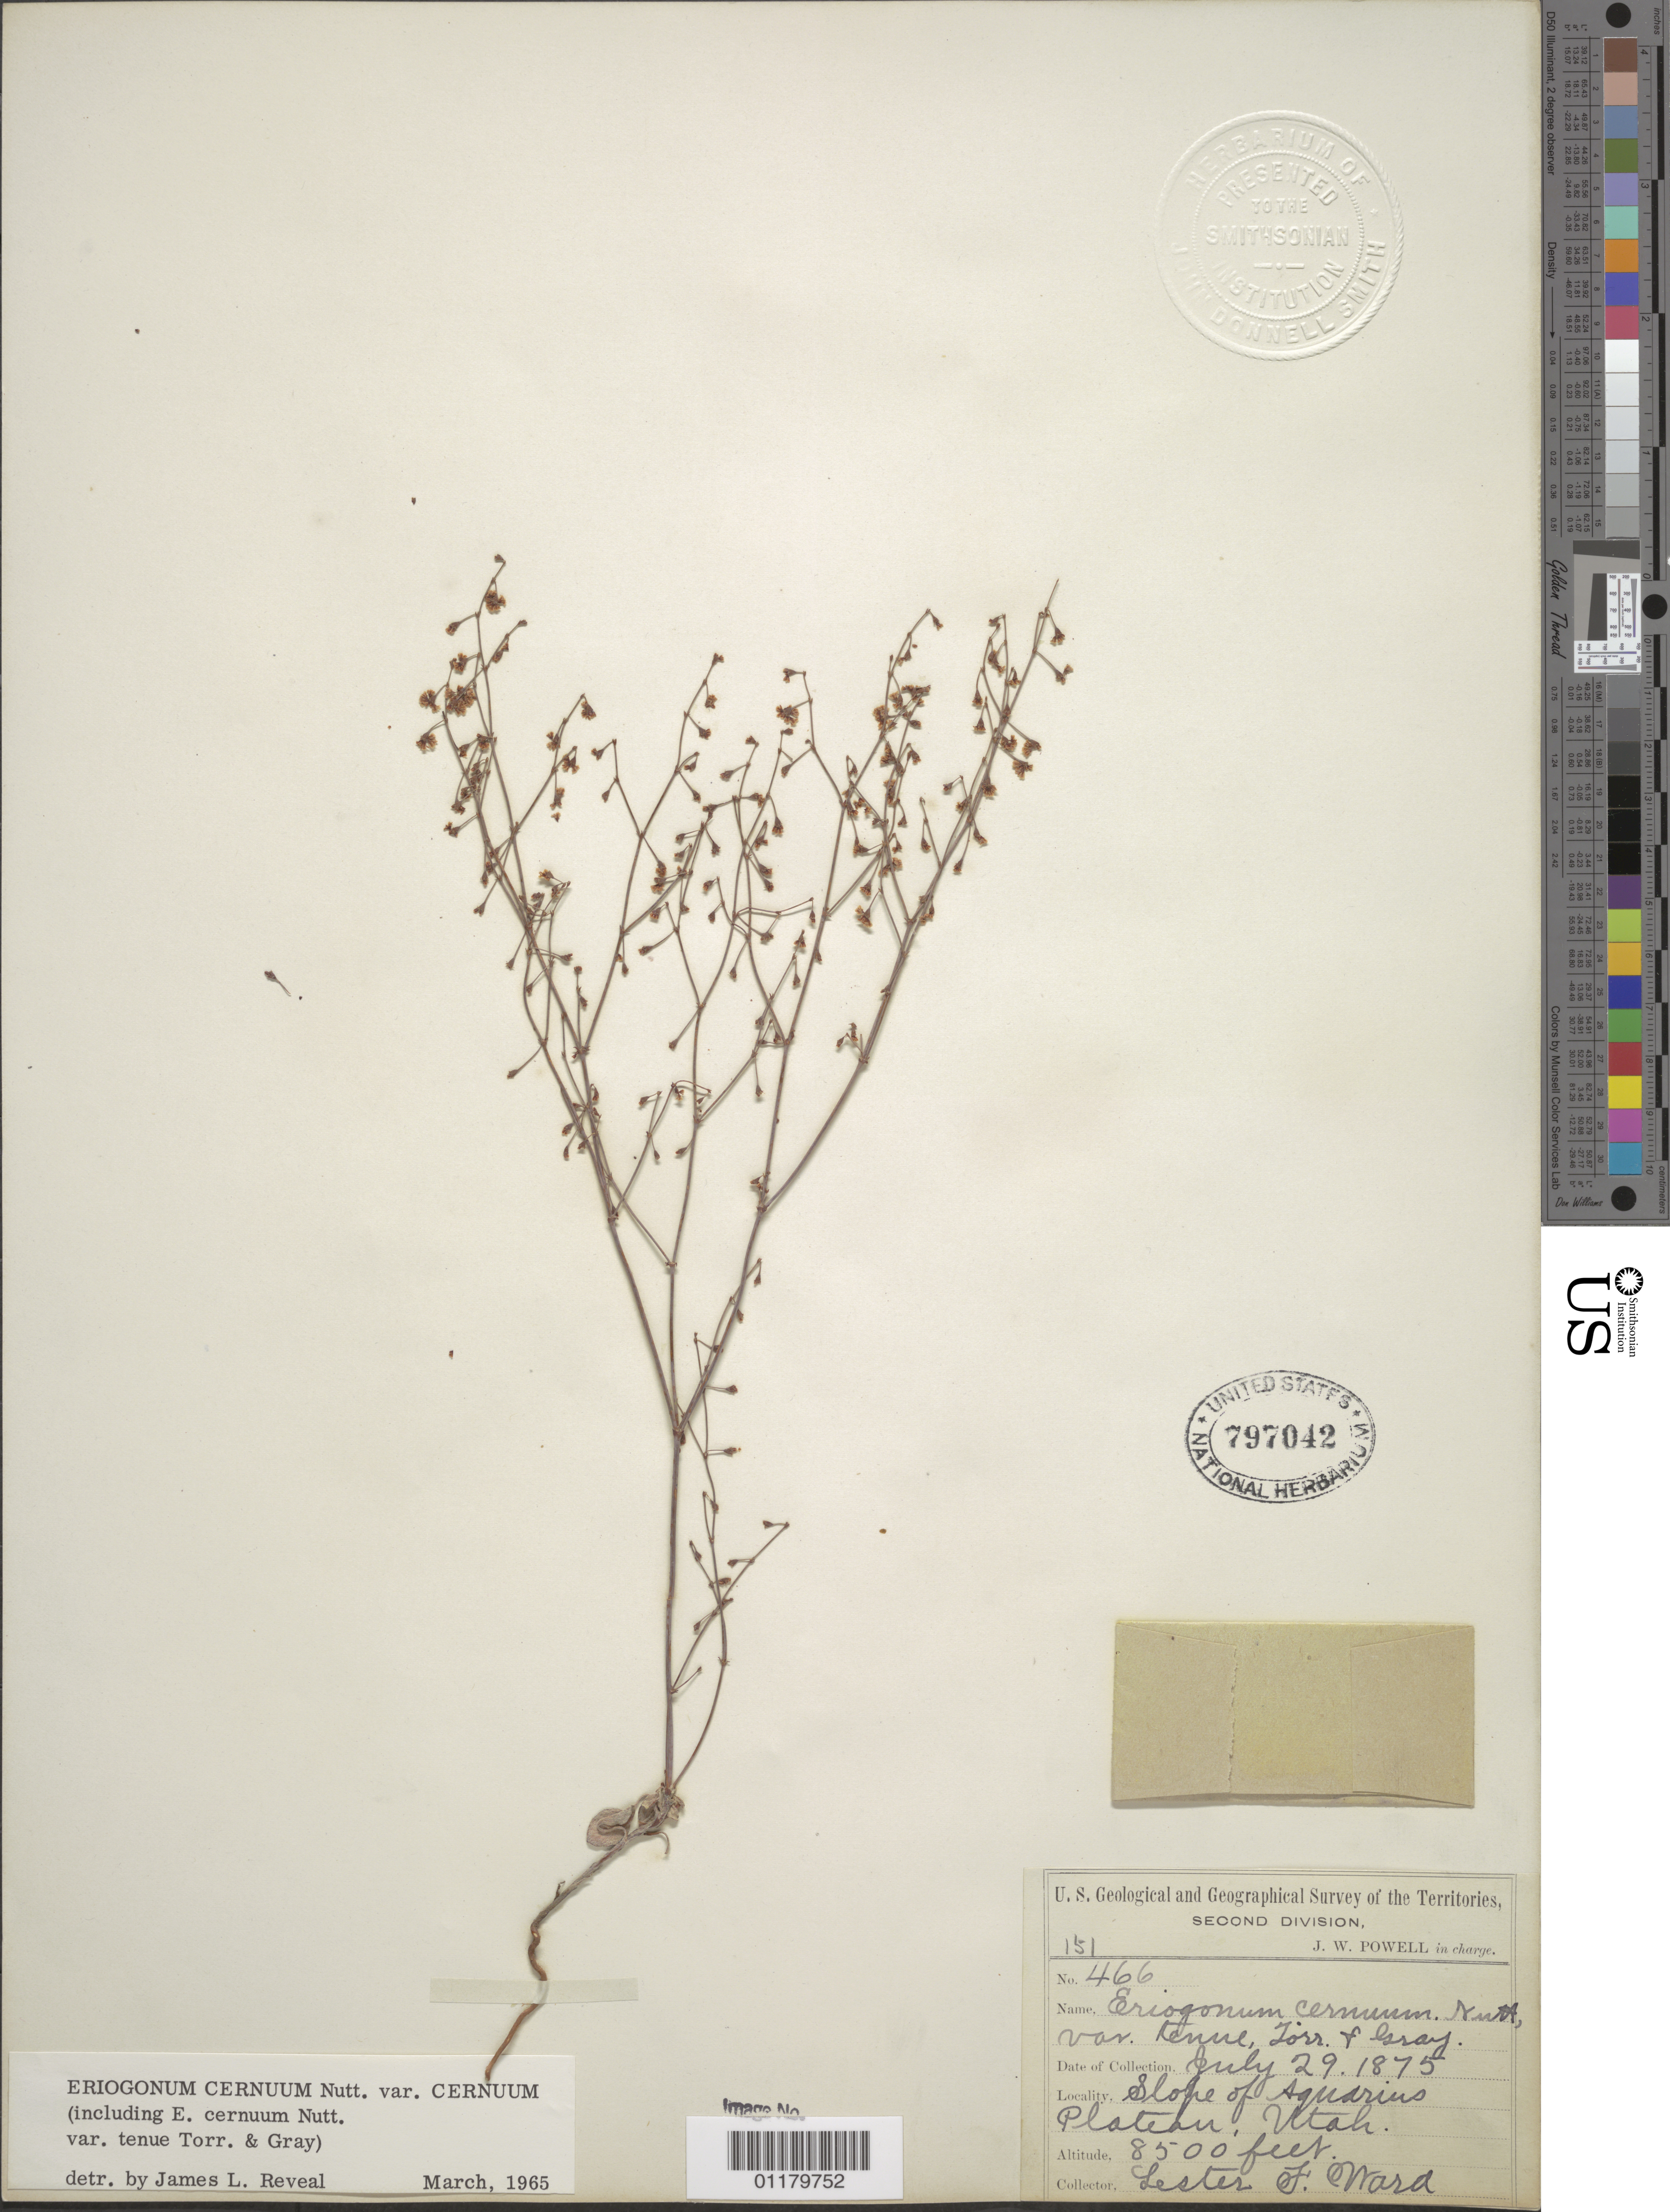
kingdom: Plantae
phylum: Tracheophyta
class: Magnoliopsida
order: Caryophyllales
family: Polygonaceae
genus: Eriogonum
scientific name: Eriogonum cernuum var. cernuum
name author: Nutt.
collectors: L. F. Ward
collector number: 466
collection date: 1875-07-29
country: United States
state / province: Utah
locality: Slope of Aquarius Plateau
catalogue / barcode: US 797042